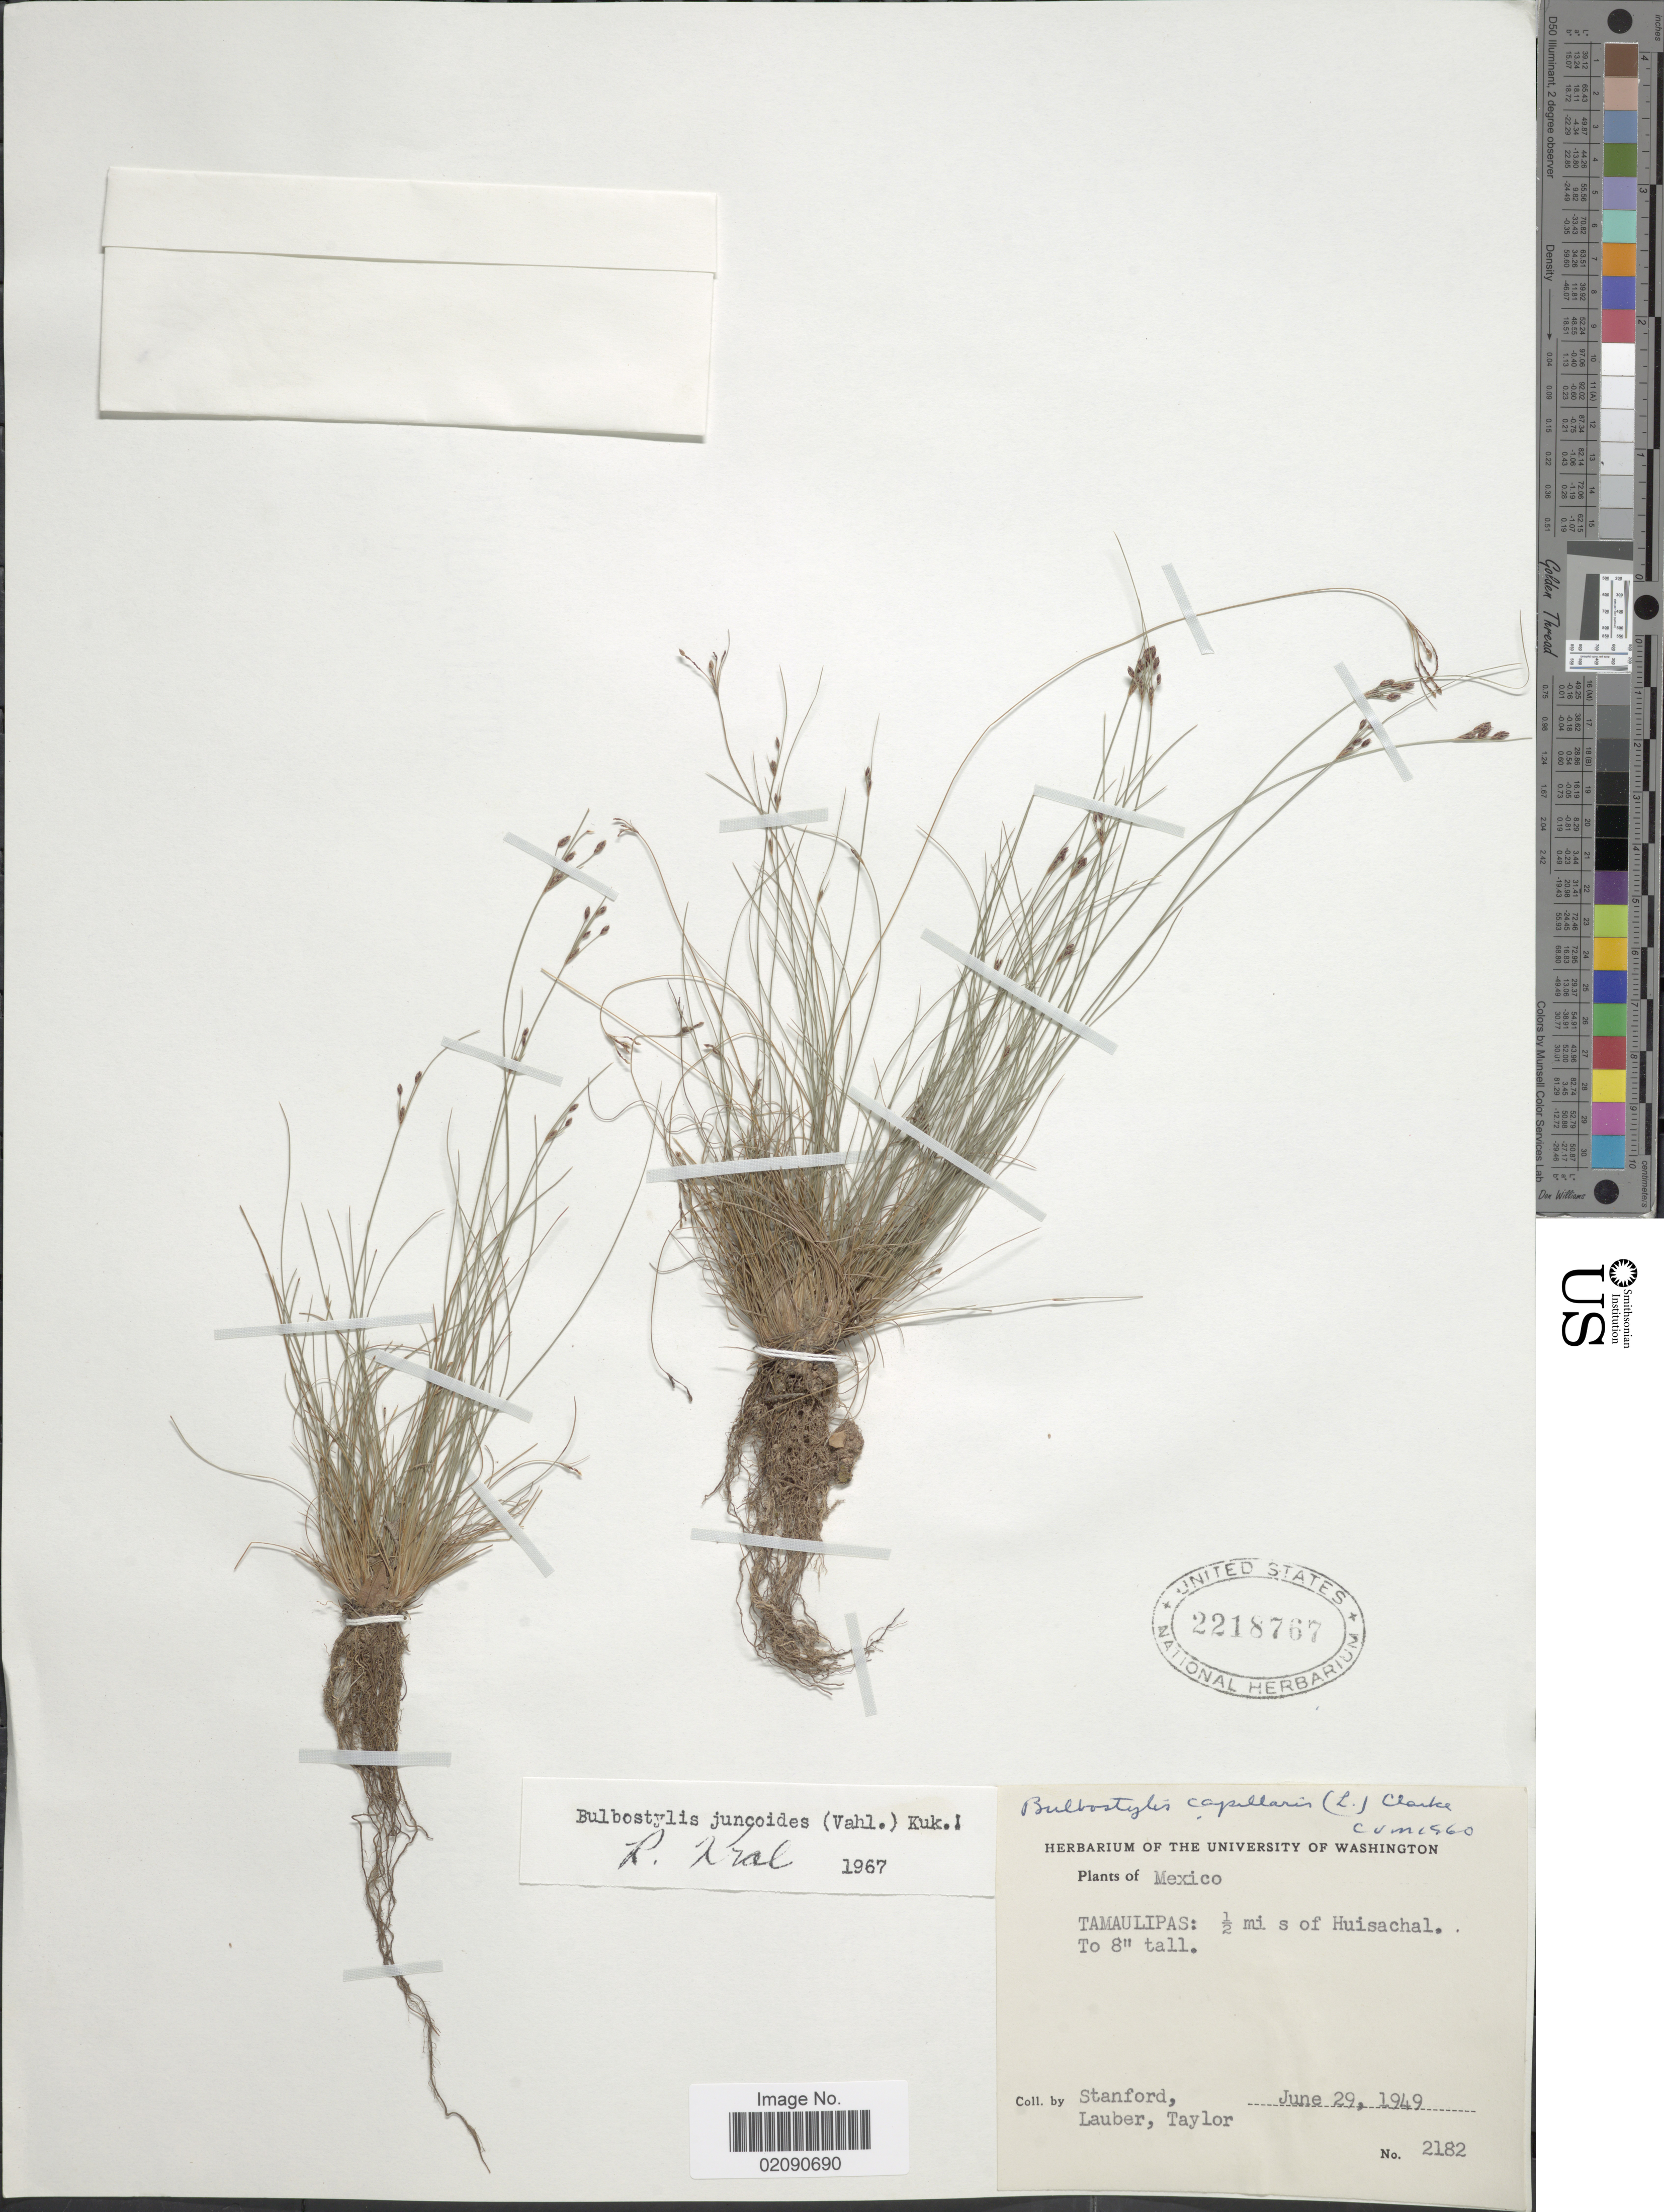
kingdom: Plantae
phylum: Tracheophyta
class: Liliopsida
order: Poales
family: Cyperaceae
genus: Bulbostylis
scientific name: Bulbostylis juncoides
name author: (Vahl) Kük. ex Herter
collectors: -. Stanford, Lauber, -- & -- Taylor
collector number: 2182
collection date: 1949-06-29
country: Mexico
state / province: Tamaulipas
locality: Tamaulipas: ½ mi s of Huisachal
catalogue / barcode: US 2218767